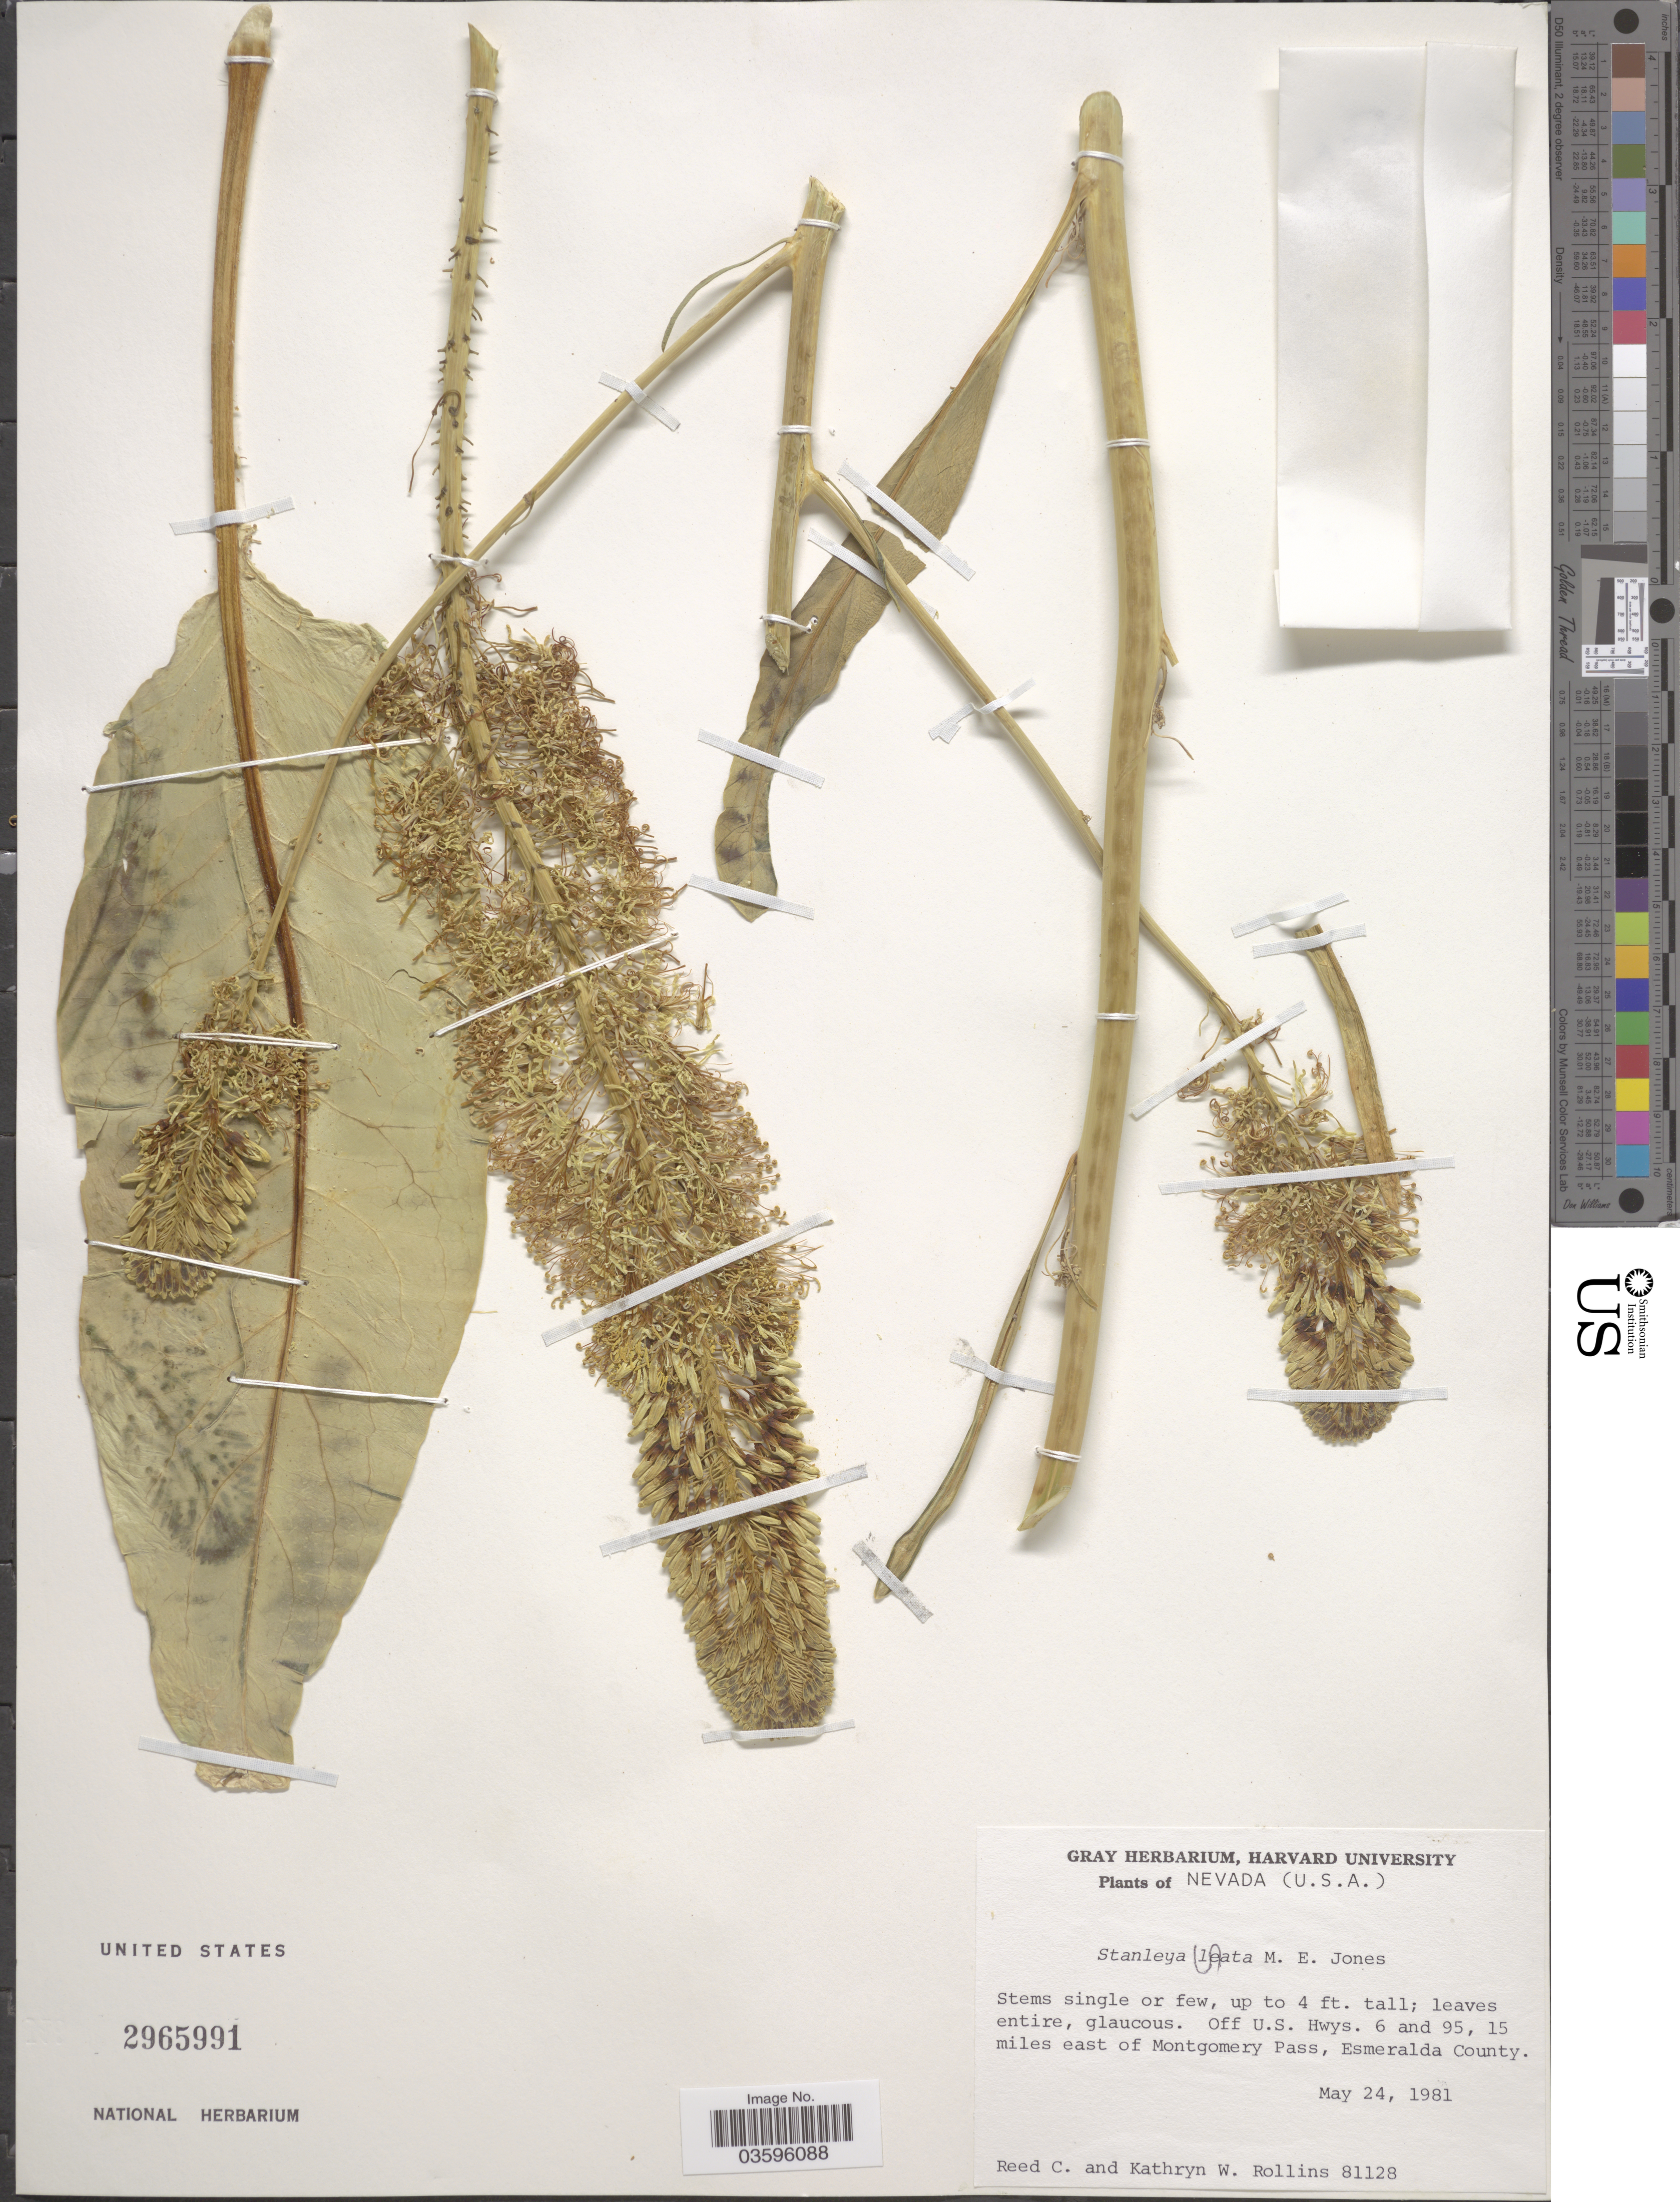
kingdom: Plantae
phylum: Tracheophyta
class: Magnoliopsida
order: Brassicales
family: Brassicaceae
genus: Stanleya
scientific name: Stanleya elata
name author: M.E. Jones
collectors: R. C. Rollins & K. W. Rollins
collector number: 81128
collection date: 1981-05-24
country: United States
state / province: Nevada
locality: Off U.S. Hwys. 6 and 95, 15 miles east of Montgomery Pass, Esmeralda County.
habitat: off highways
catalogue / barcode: US 2965991